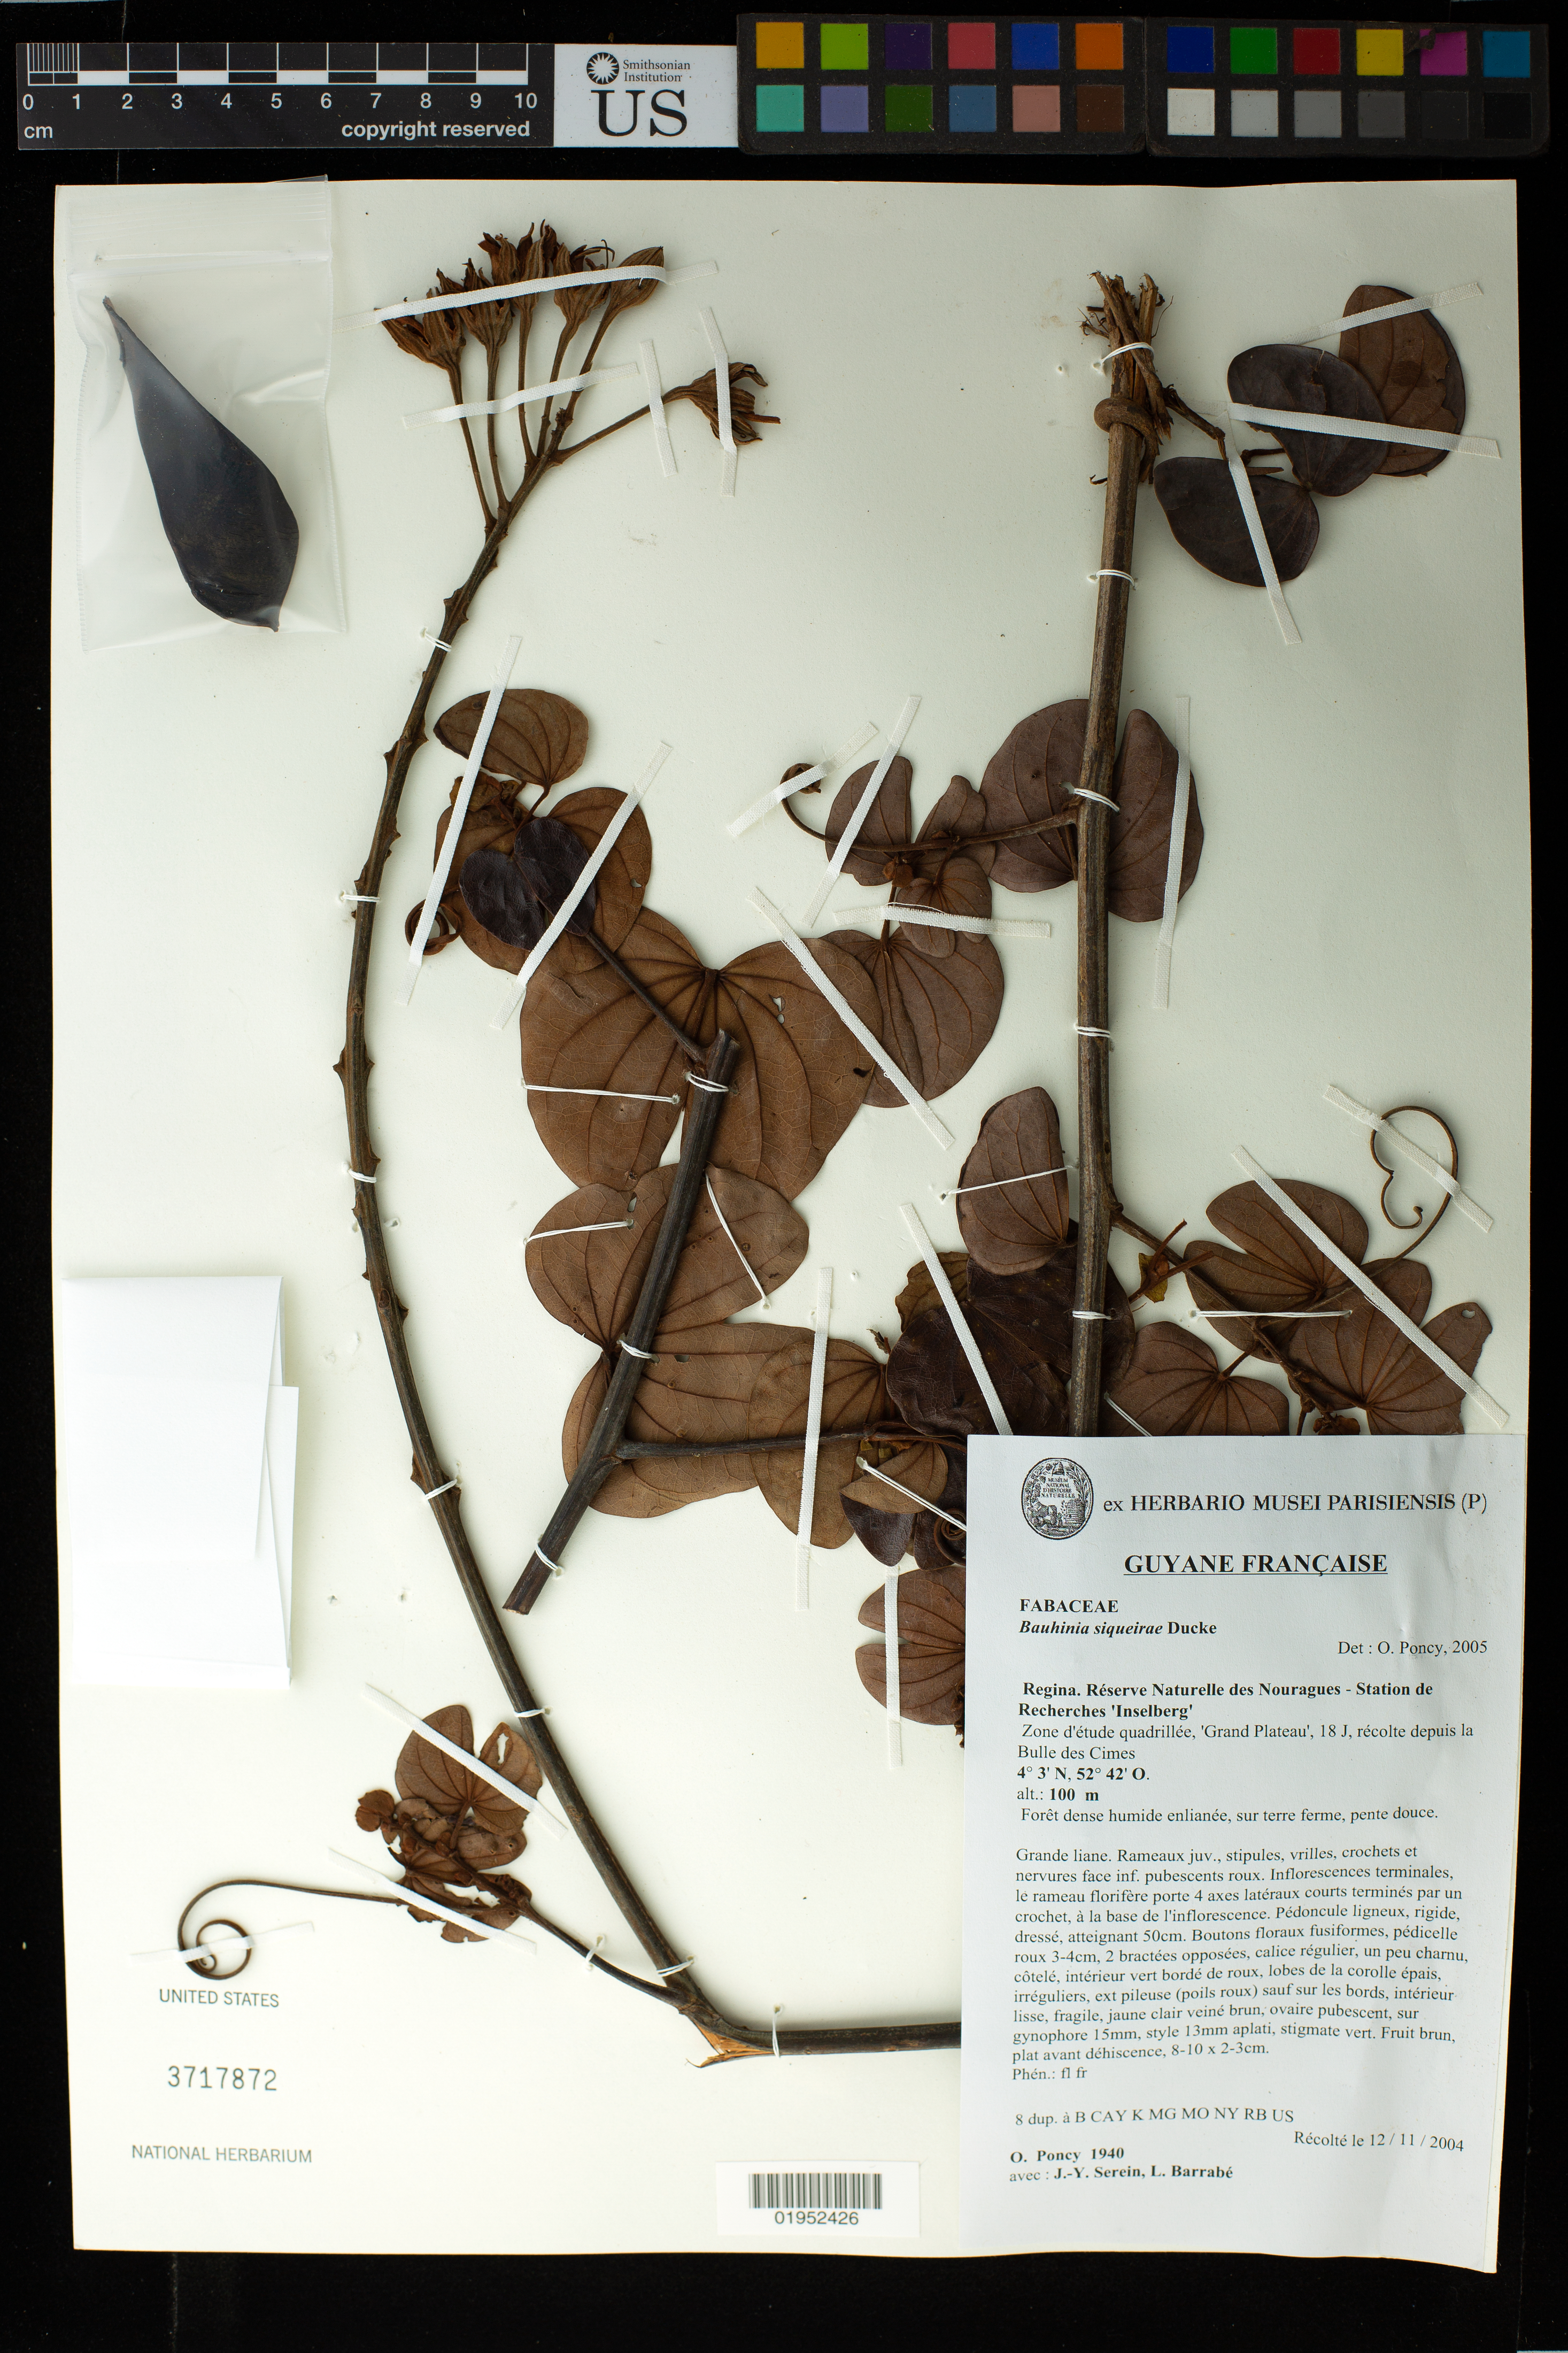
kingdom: Plantae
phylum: Tracheophyta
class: Magnoliopsida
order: Fabales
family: Fabaceae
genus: Bauhinia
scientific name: Bauhinia siqueiraei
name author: Ducke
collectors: O. Poncy, J. Serein & L. Barrabé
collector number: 1940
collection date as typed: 12 Nov 2004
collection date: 2004-11-12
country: French Guiana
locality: Regina. Réserve Naturelle des Nouragues - Station de Recherches "Inselberg", zone d'étude quadrillée, "grand Plateau", 18 J, recolte depuis la Bulle des Cimes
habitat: Foret dense humide enlianee, sur terre ferme, pente douce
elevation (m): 100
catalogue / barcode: US 3717872